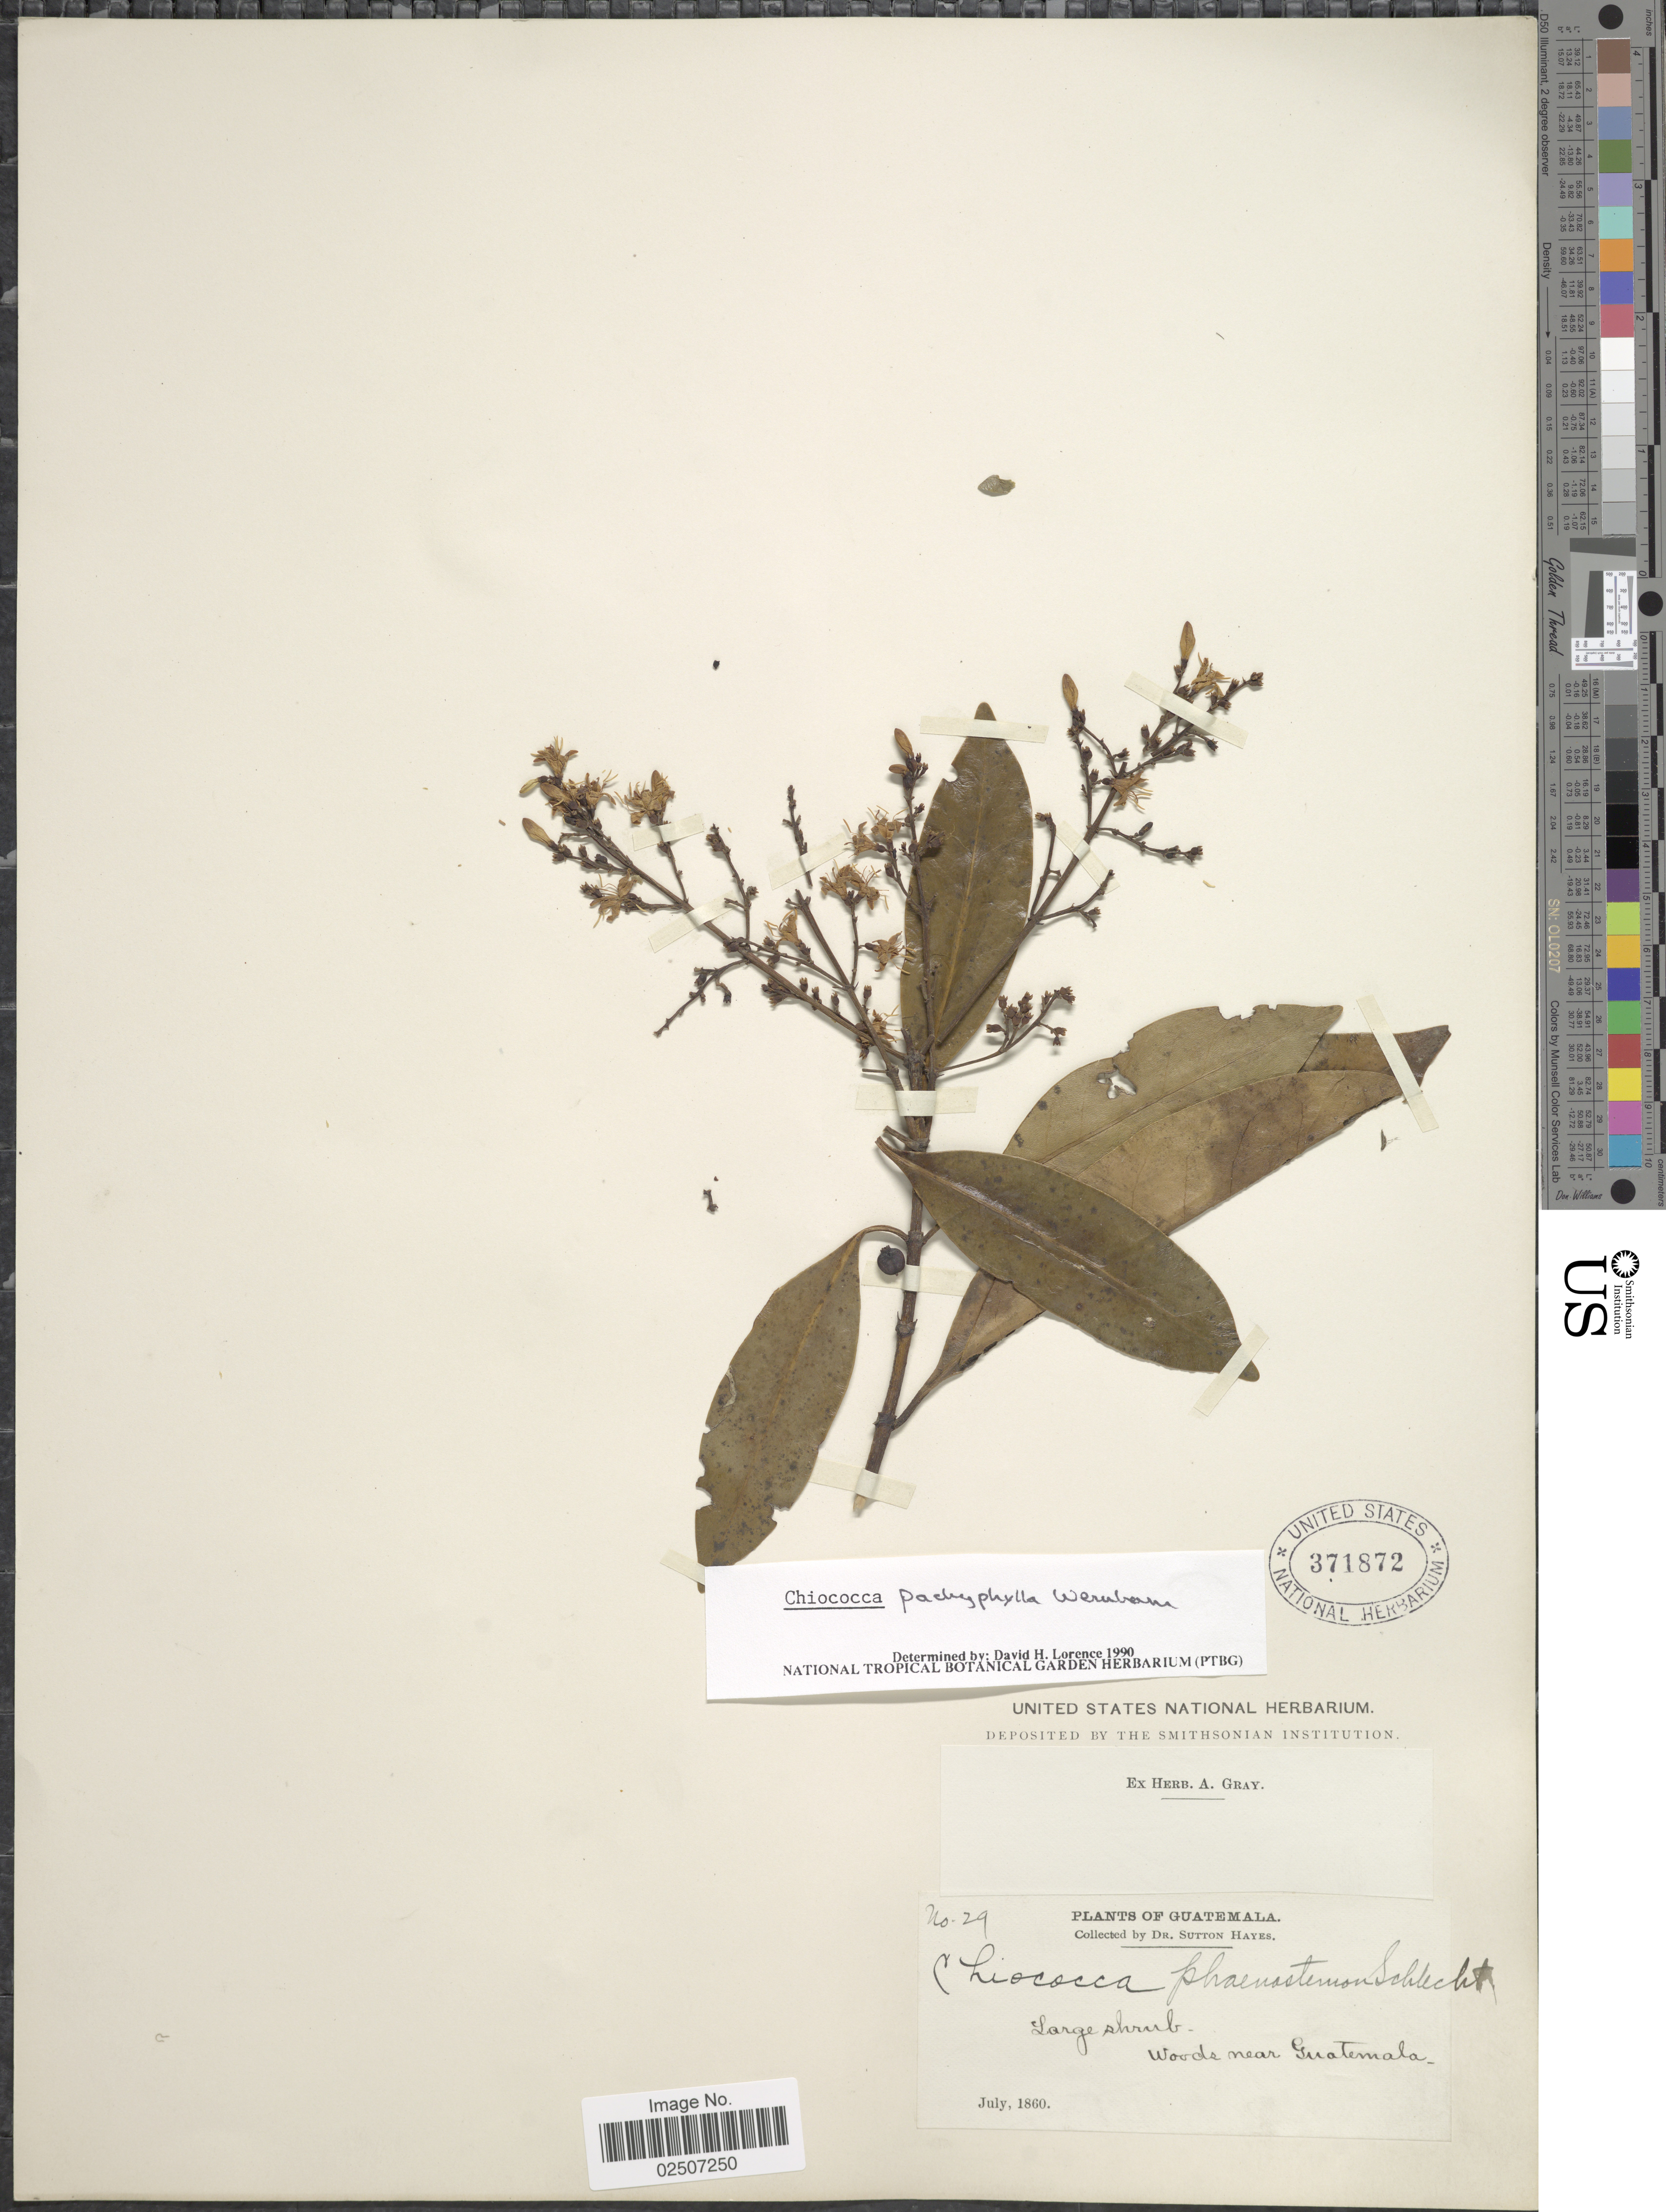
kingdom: Plantae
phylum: Tracheophyta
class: Magnoliopsida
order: Gentianales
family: Rubiaceae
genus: Chiococca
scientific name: Chiococca pachyphylla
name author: Wernham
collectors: S. Hayes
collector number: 29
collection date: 1860-07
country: Guatemala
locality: Woods near Guatemala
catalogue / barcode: US 371872